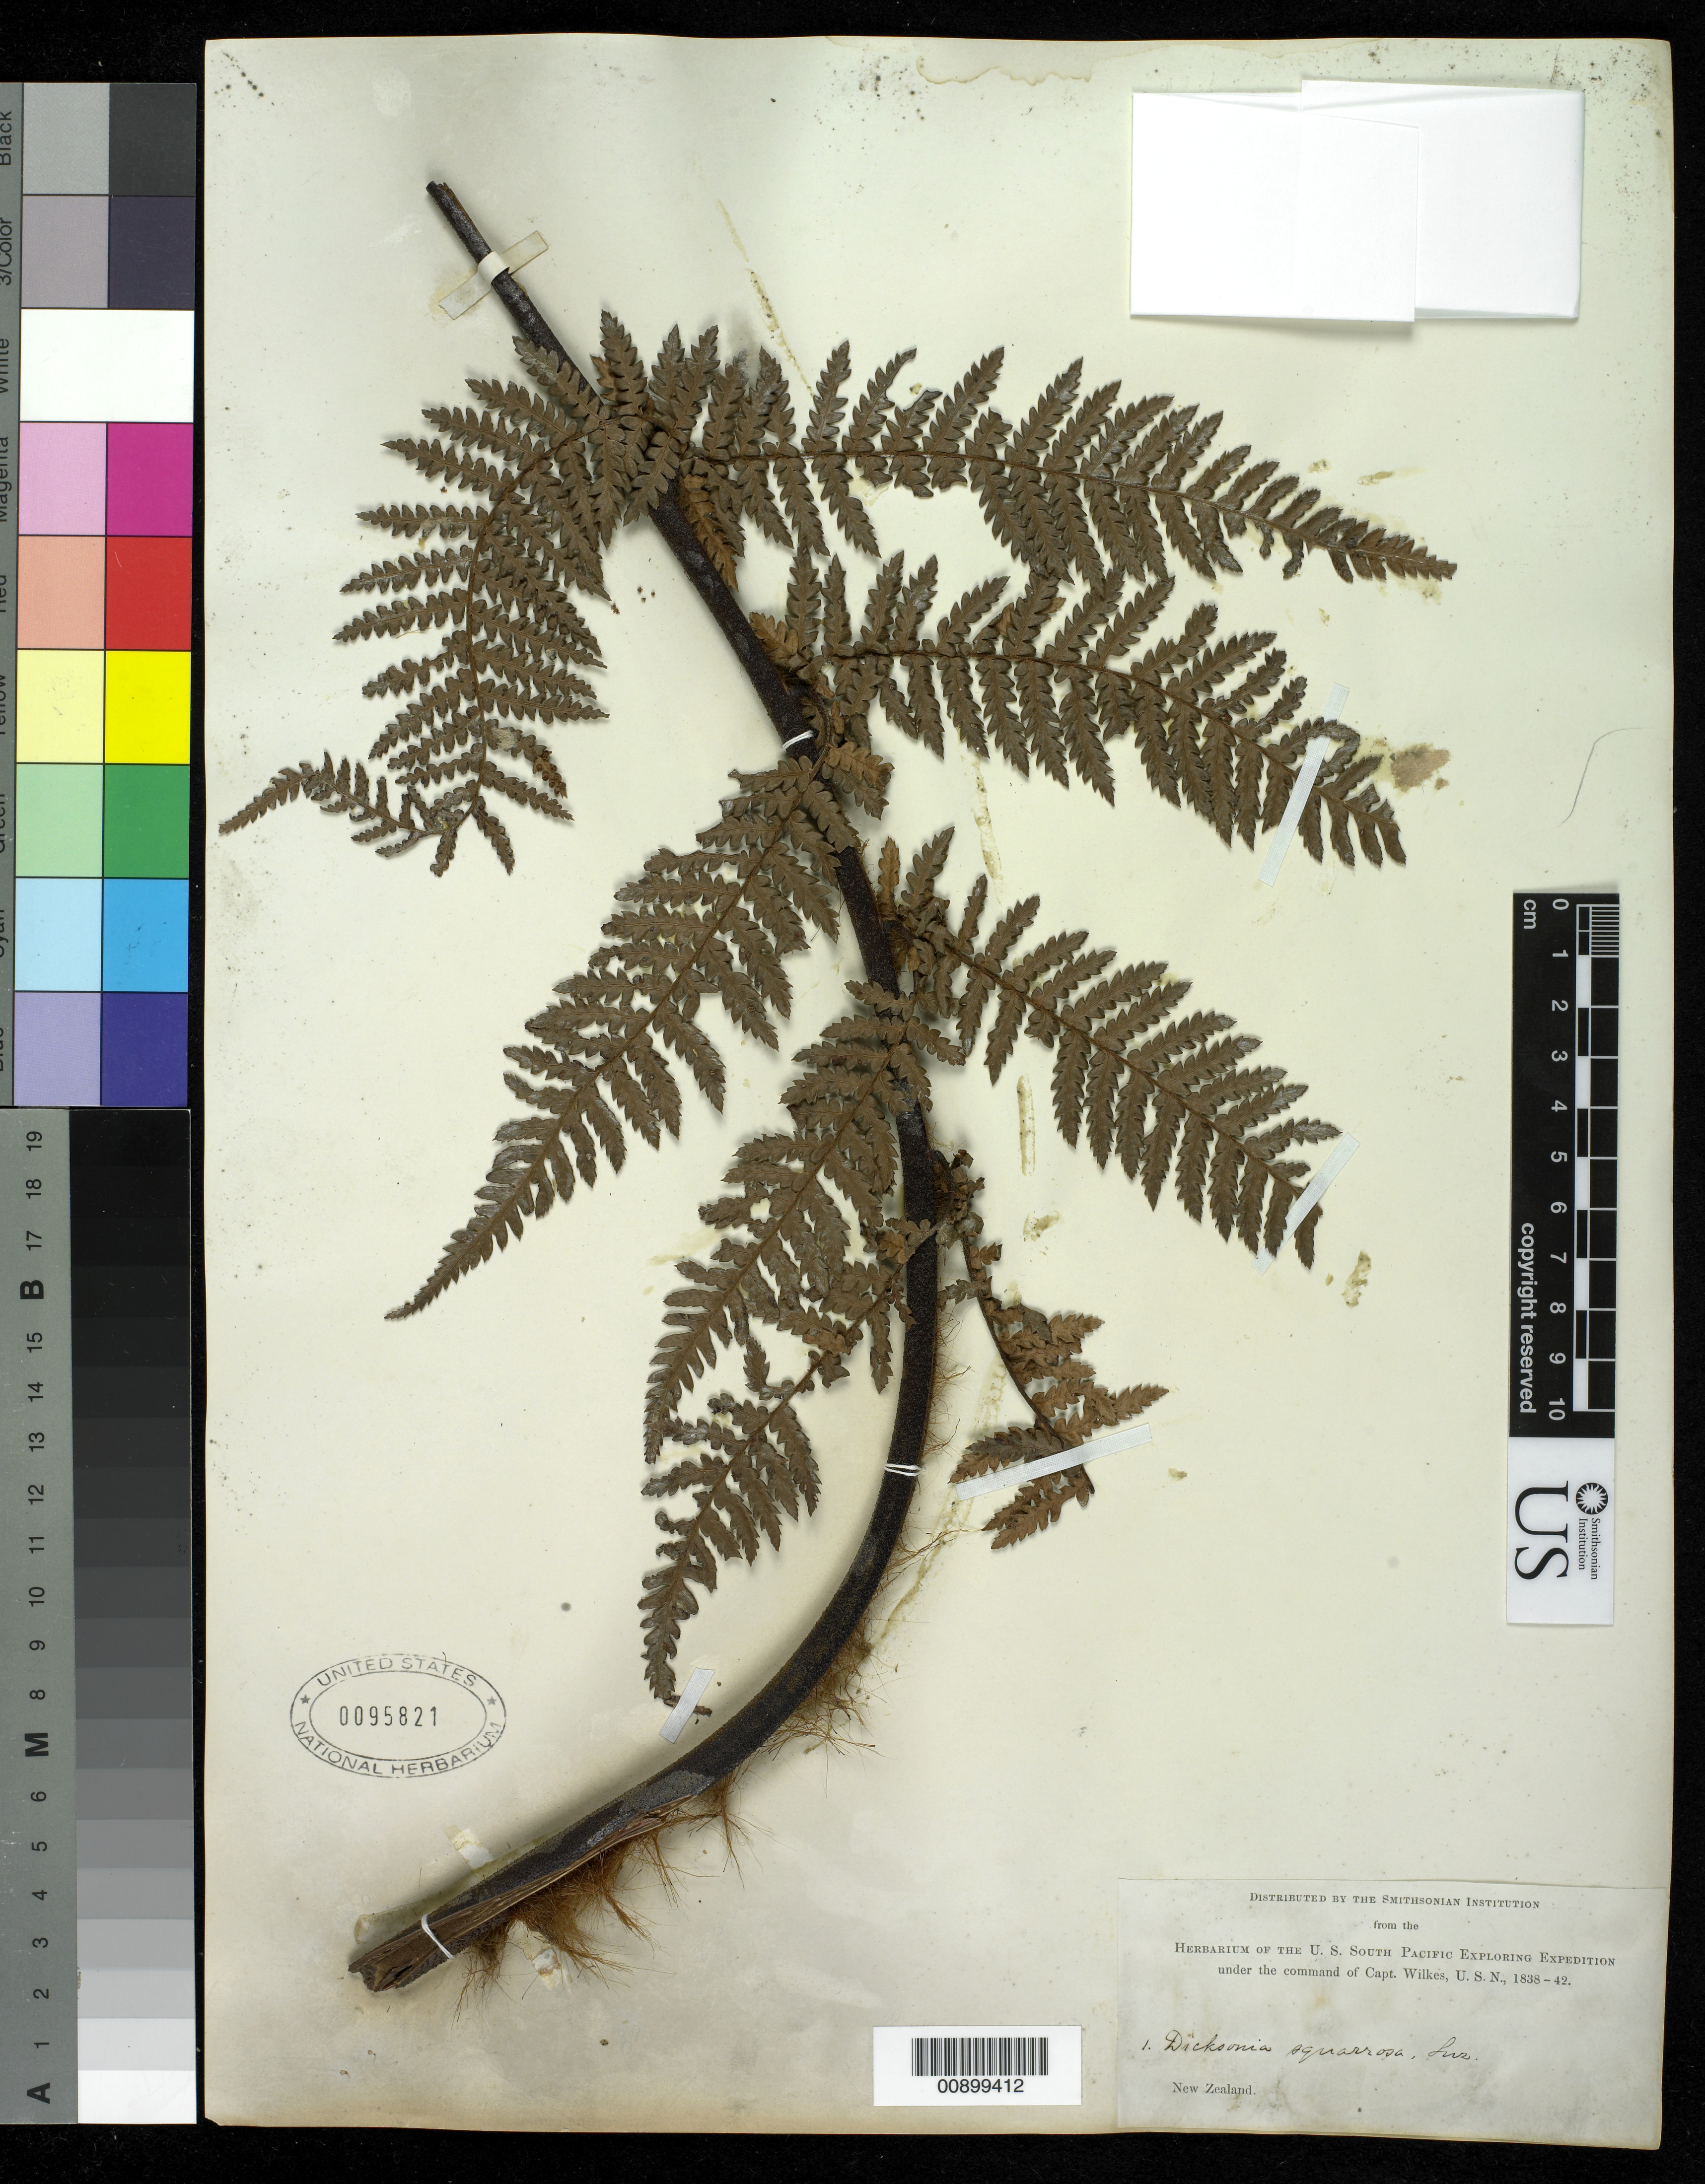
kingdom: Plantae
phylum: Tracheophyta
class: Polypodiopsida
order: Cyatheales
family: Dicksoniaceae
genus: Dicksonia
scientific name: Dicksonia squarrosa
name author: Sw.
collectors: Wilkes Explor. Exped.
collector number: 1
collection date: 1838/1842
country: New Zealand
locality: Bay of Islands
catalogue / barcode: US 95821